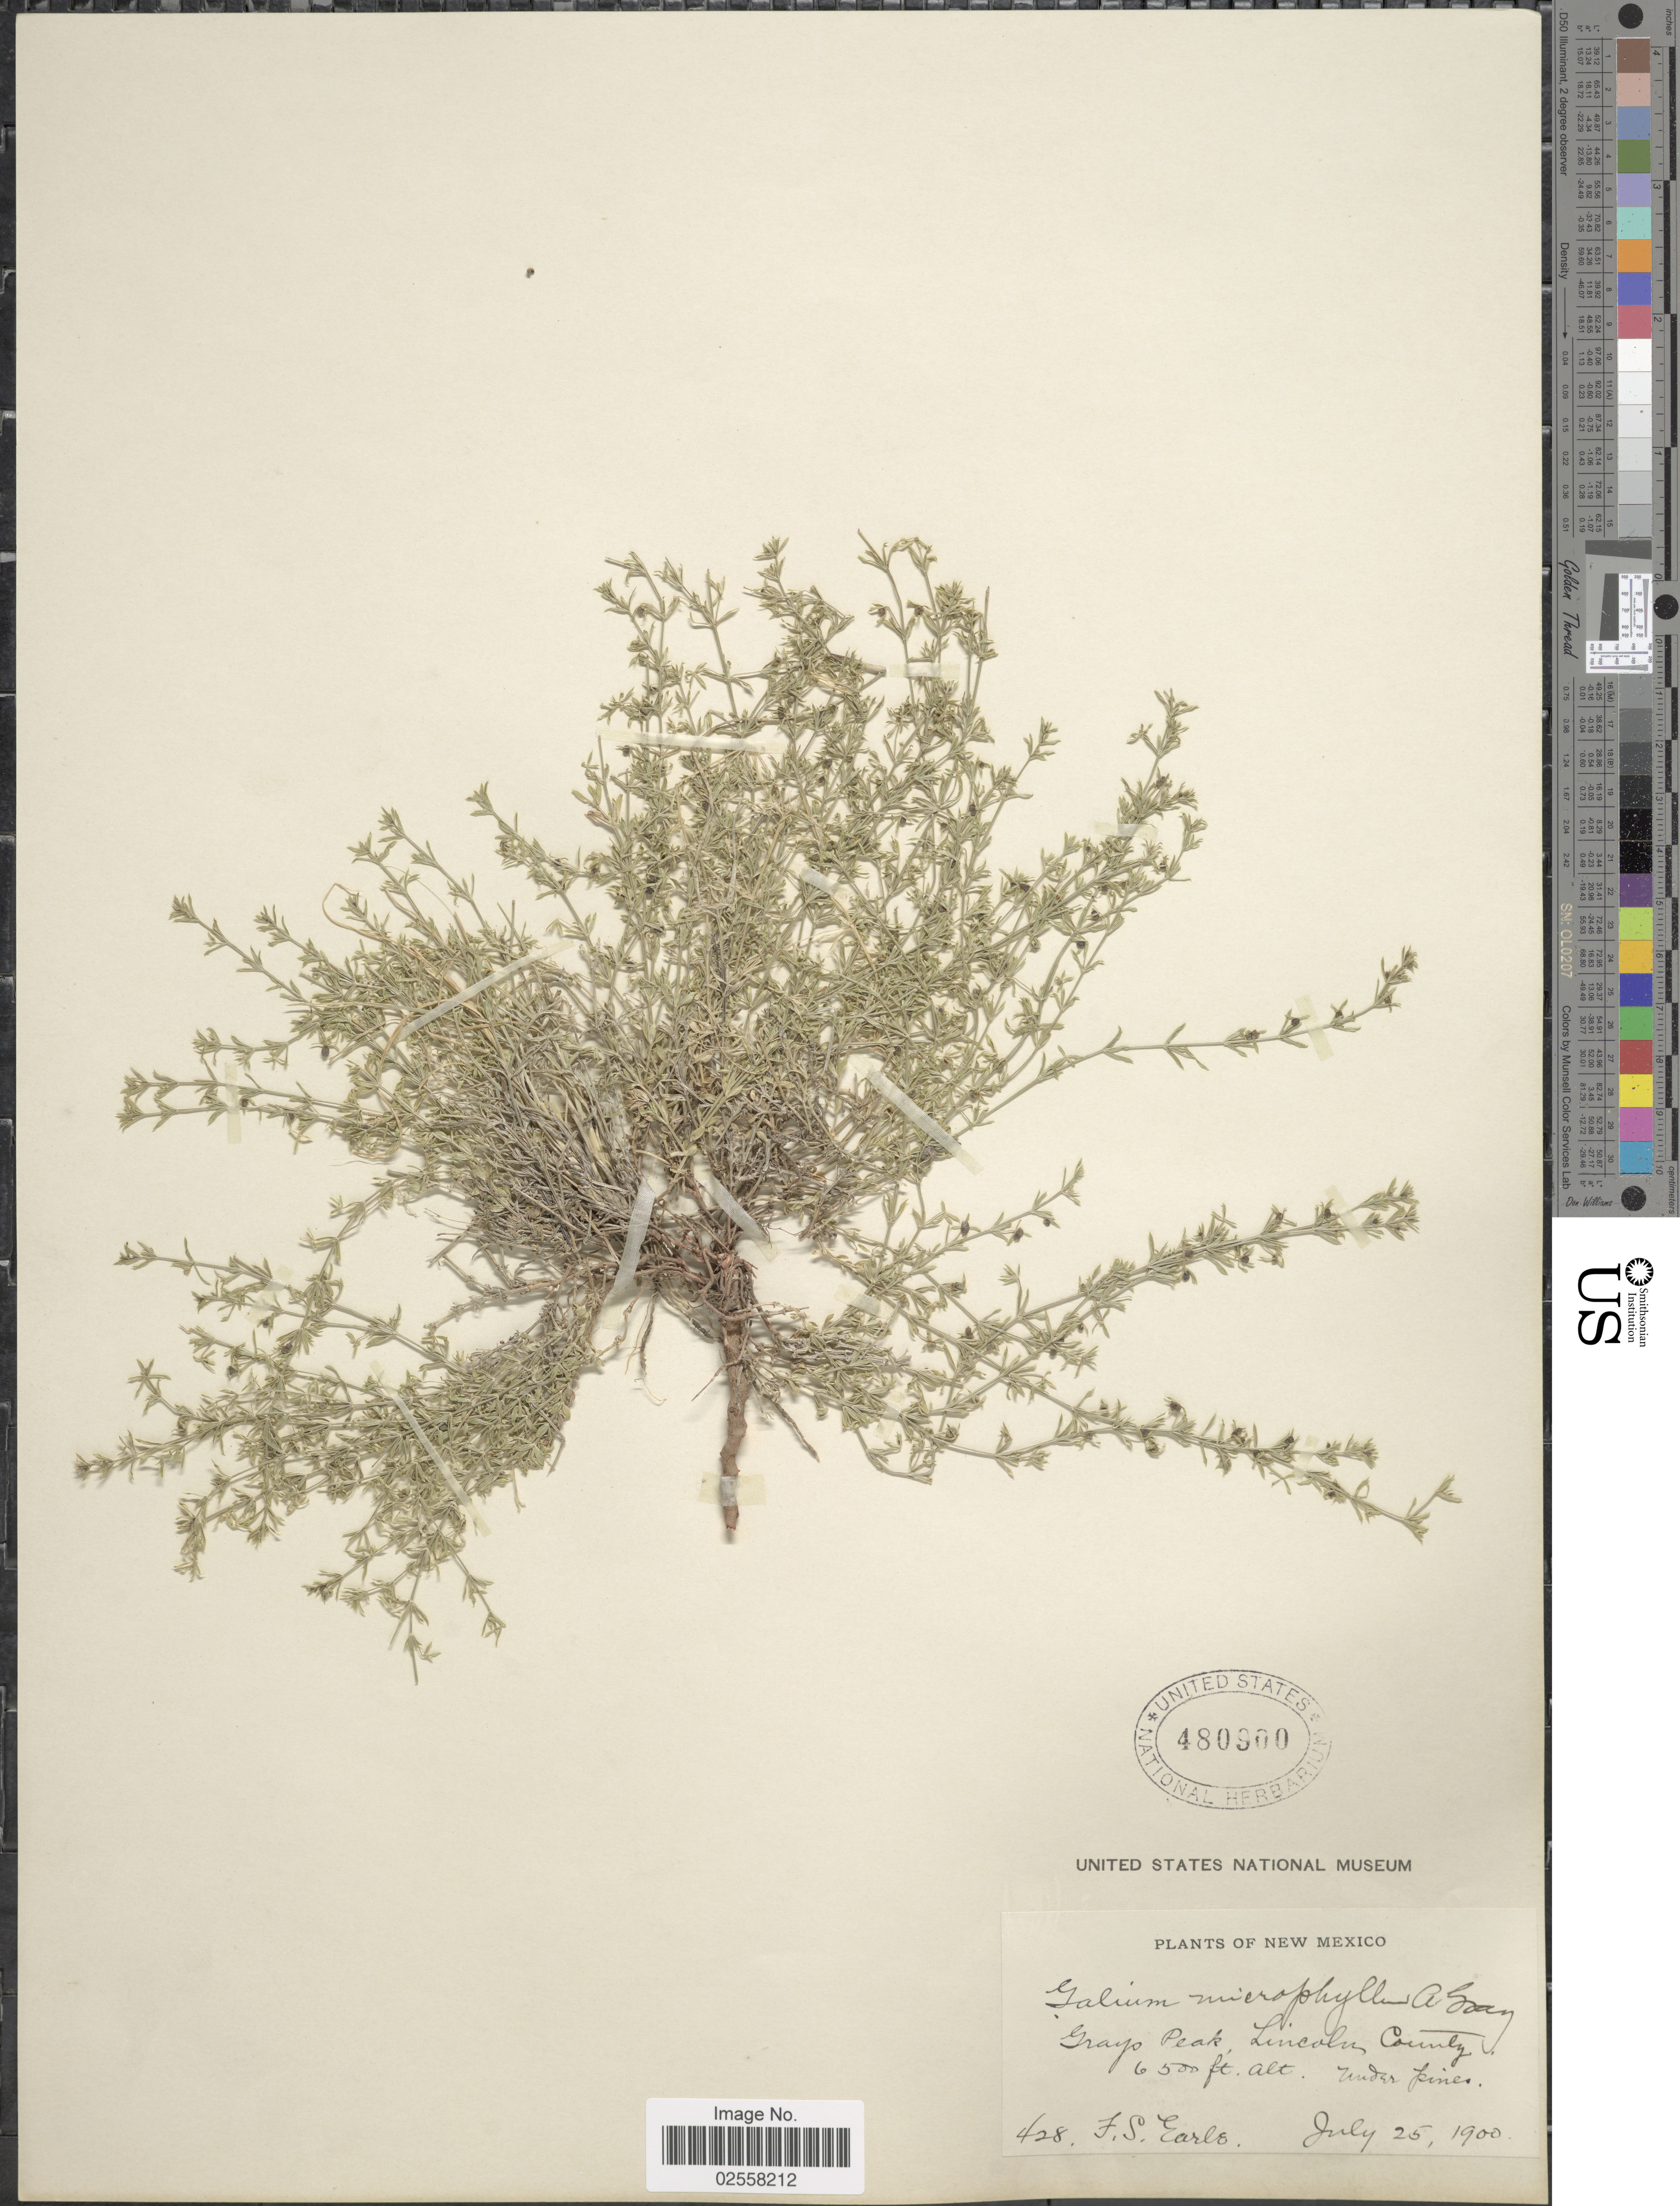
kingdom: Plantae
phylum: Tracheophyta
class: Magnoliopsida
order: Gentianales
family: Rubiaceae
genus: Galium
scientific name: Galium microphyllum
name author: A. Gray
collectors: F. S. Earle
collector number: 428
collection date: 1900-07-25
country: United States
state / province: New Mexico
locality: Grays Peak, Lincoln County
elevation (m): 1981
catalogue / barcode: US 480900